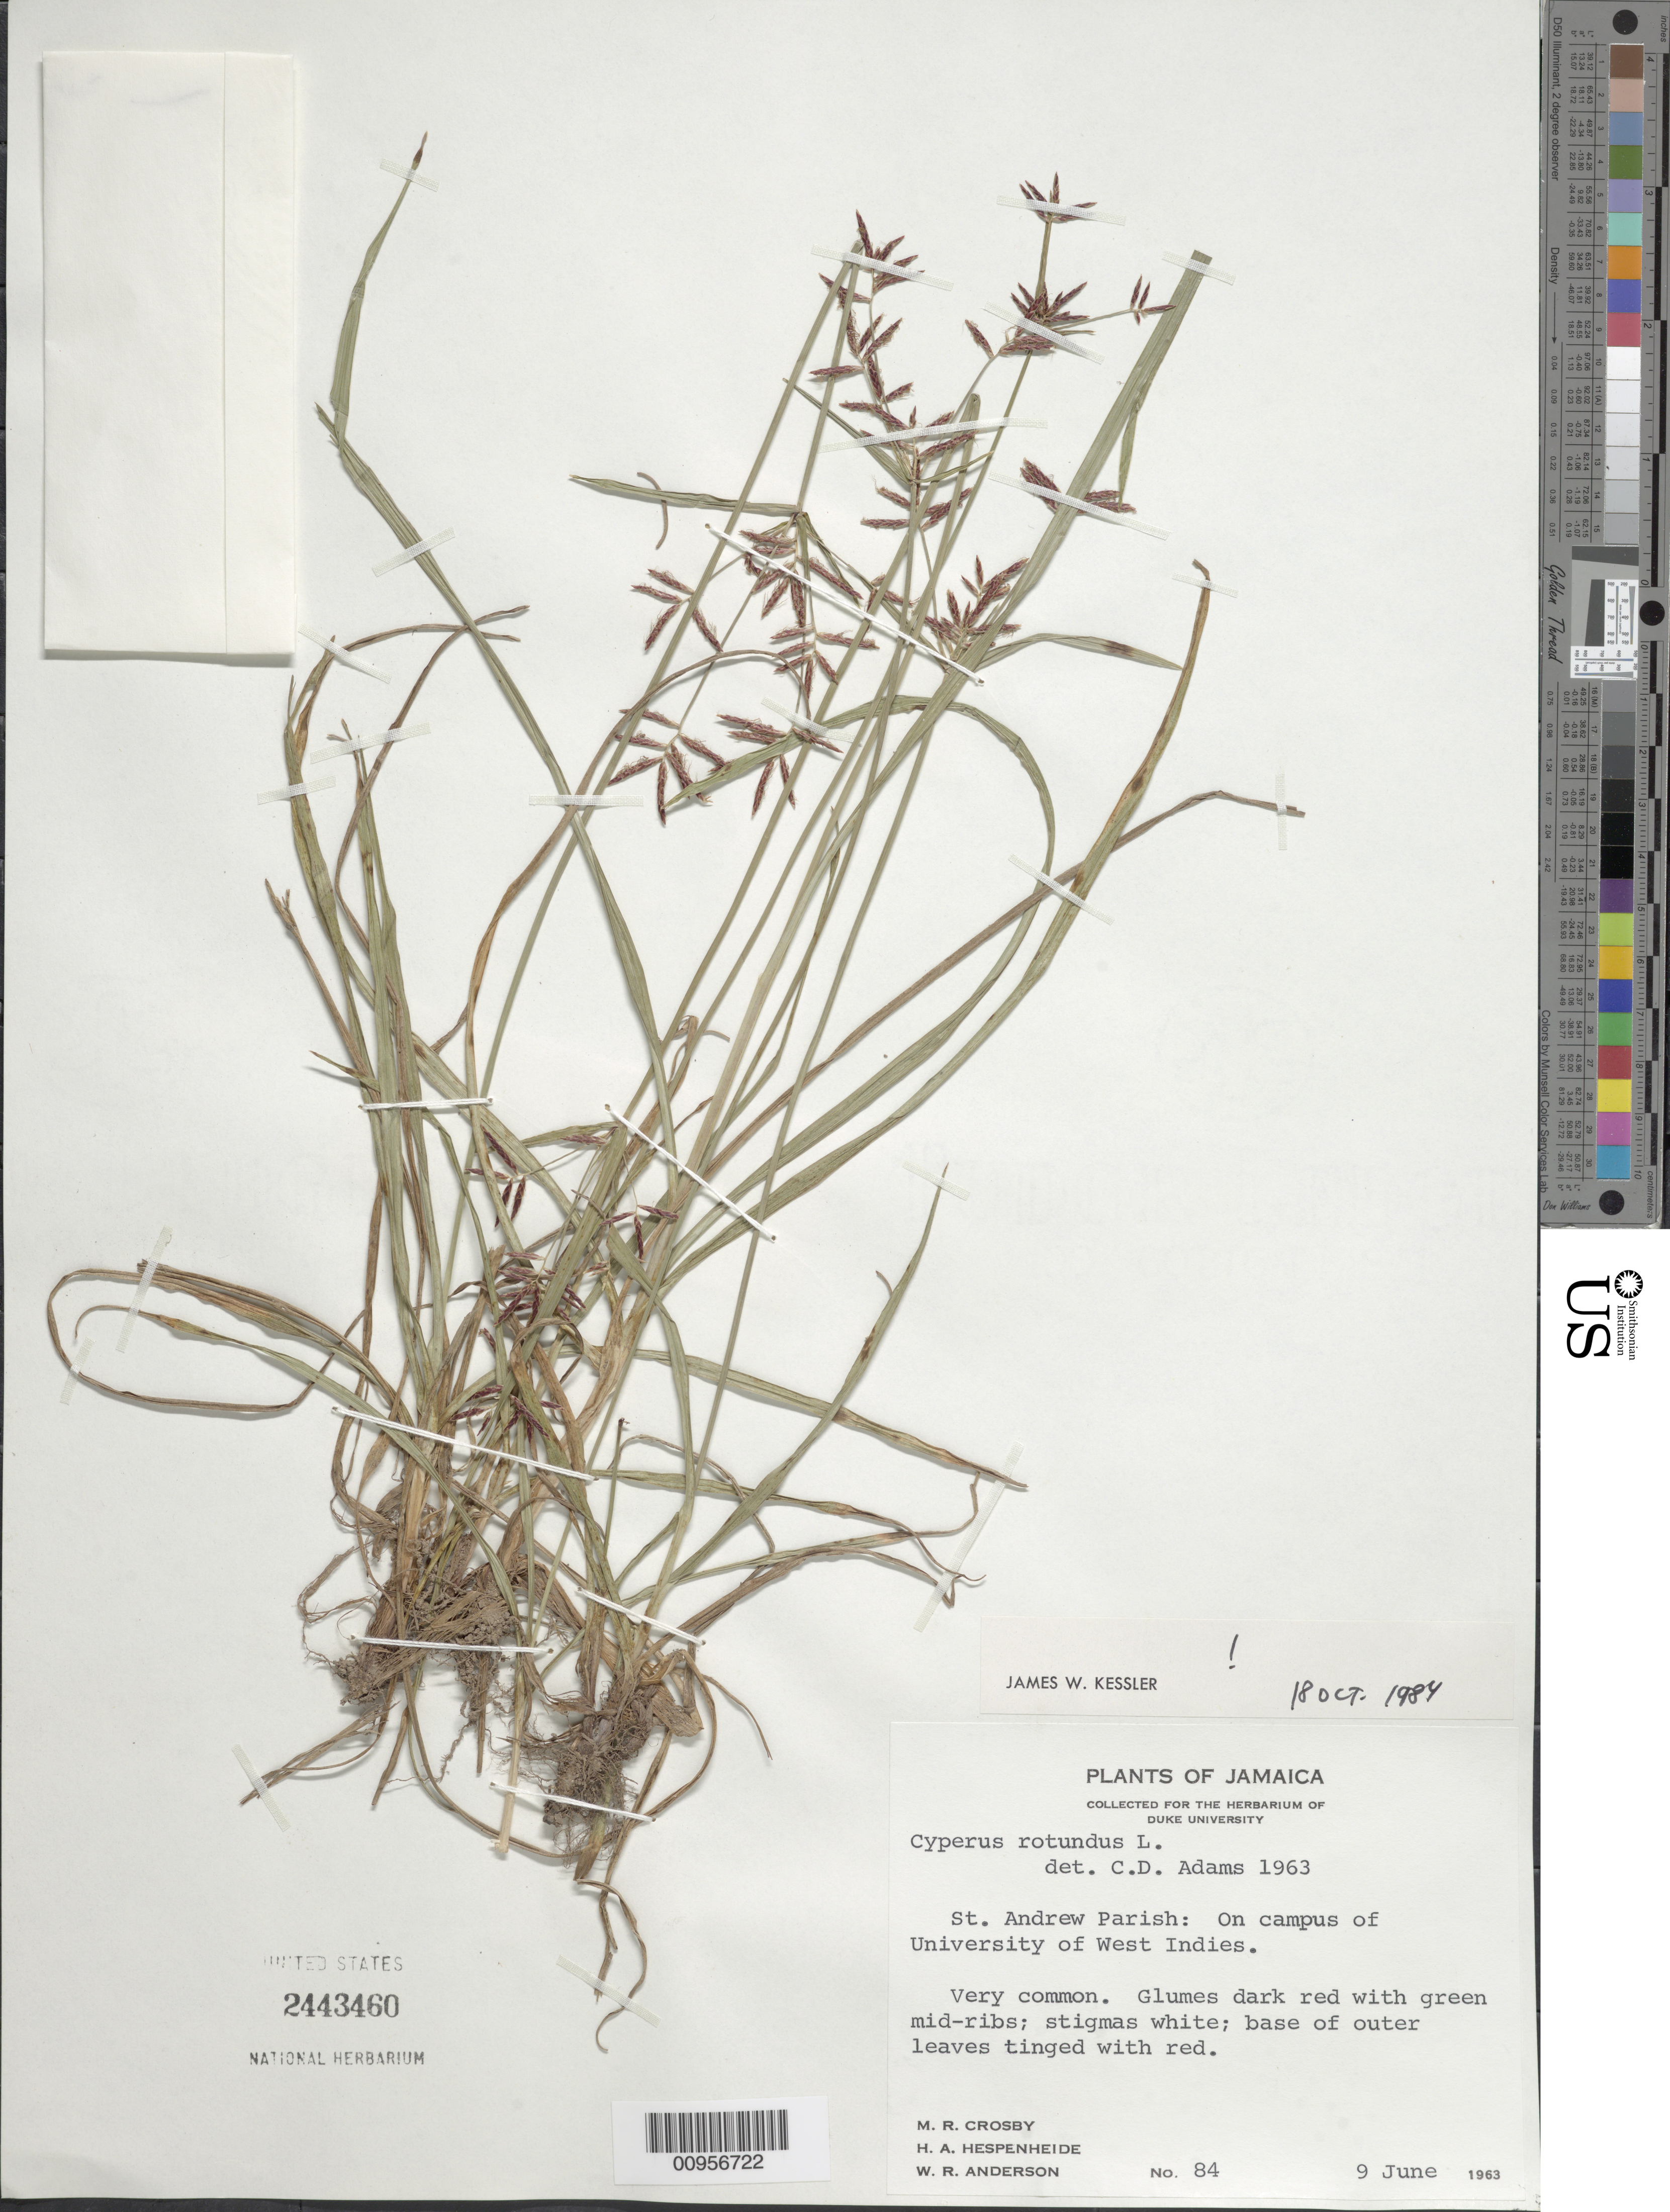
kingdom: Plantae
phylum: Tracheophyta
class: Liliopsida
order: Poales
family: Cyperaceae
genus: Cyperus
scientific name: Cyperus rotundus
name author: L.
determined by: Kessler, J. W.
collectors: M. R. Crosby, H. A. Hespenheide & W. R. Anderson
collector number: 84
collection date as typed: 09 Jun 1963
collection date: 1963-06-09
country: Jamaica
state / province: Saint Andrew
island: Jamaica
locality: On campus of University of West Indies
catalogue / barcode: US 2443460